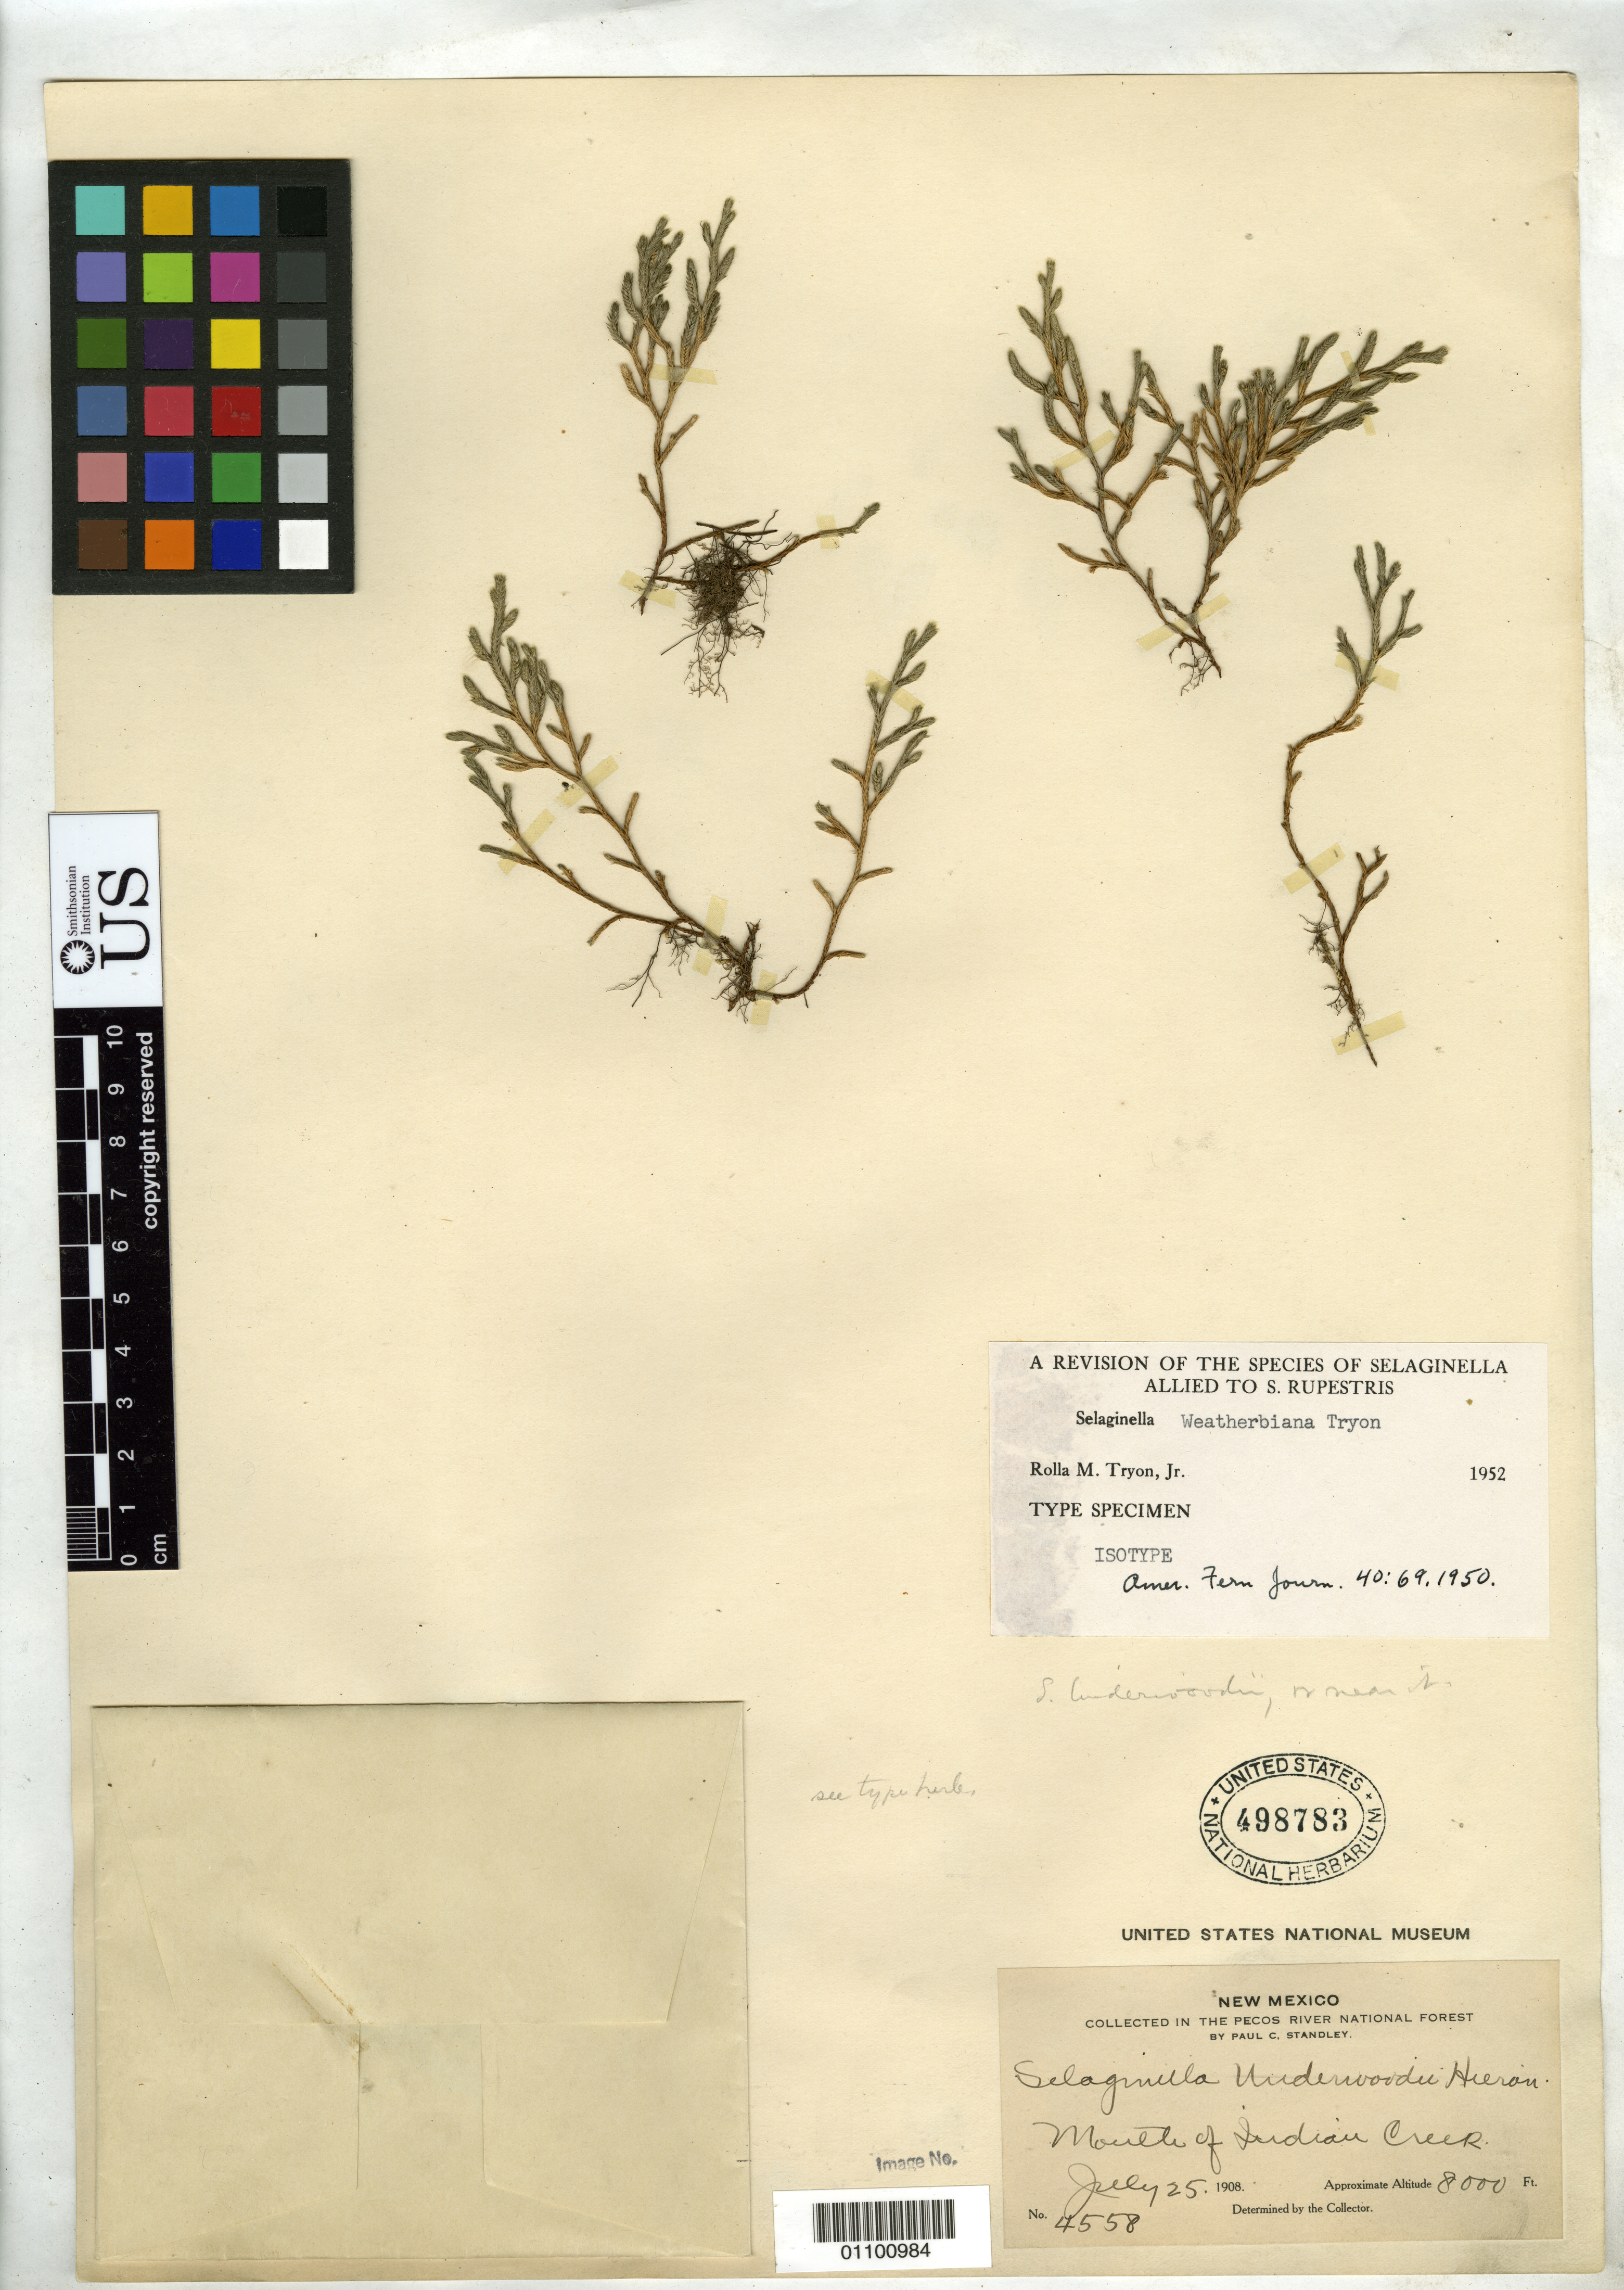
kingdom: Plantae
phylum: Tracheophyta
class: Lycopodiopsida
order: Selaginellales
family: Selaginellaceae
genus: Selaginella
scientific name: Selaginella weatherbiana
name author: R.M. Tryon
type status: Isotype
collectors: P. C. Standley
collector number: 4558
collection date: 1908-07-25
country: United States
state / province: New Mexico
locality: Mouth of Indian Creek.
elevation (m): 2438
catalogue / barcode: US 498783